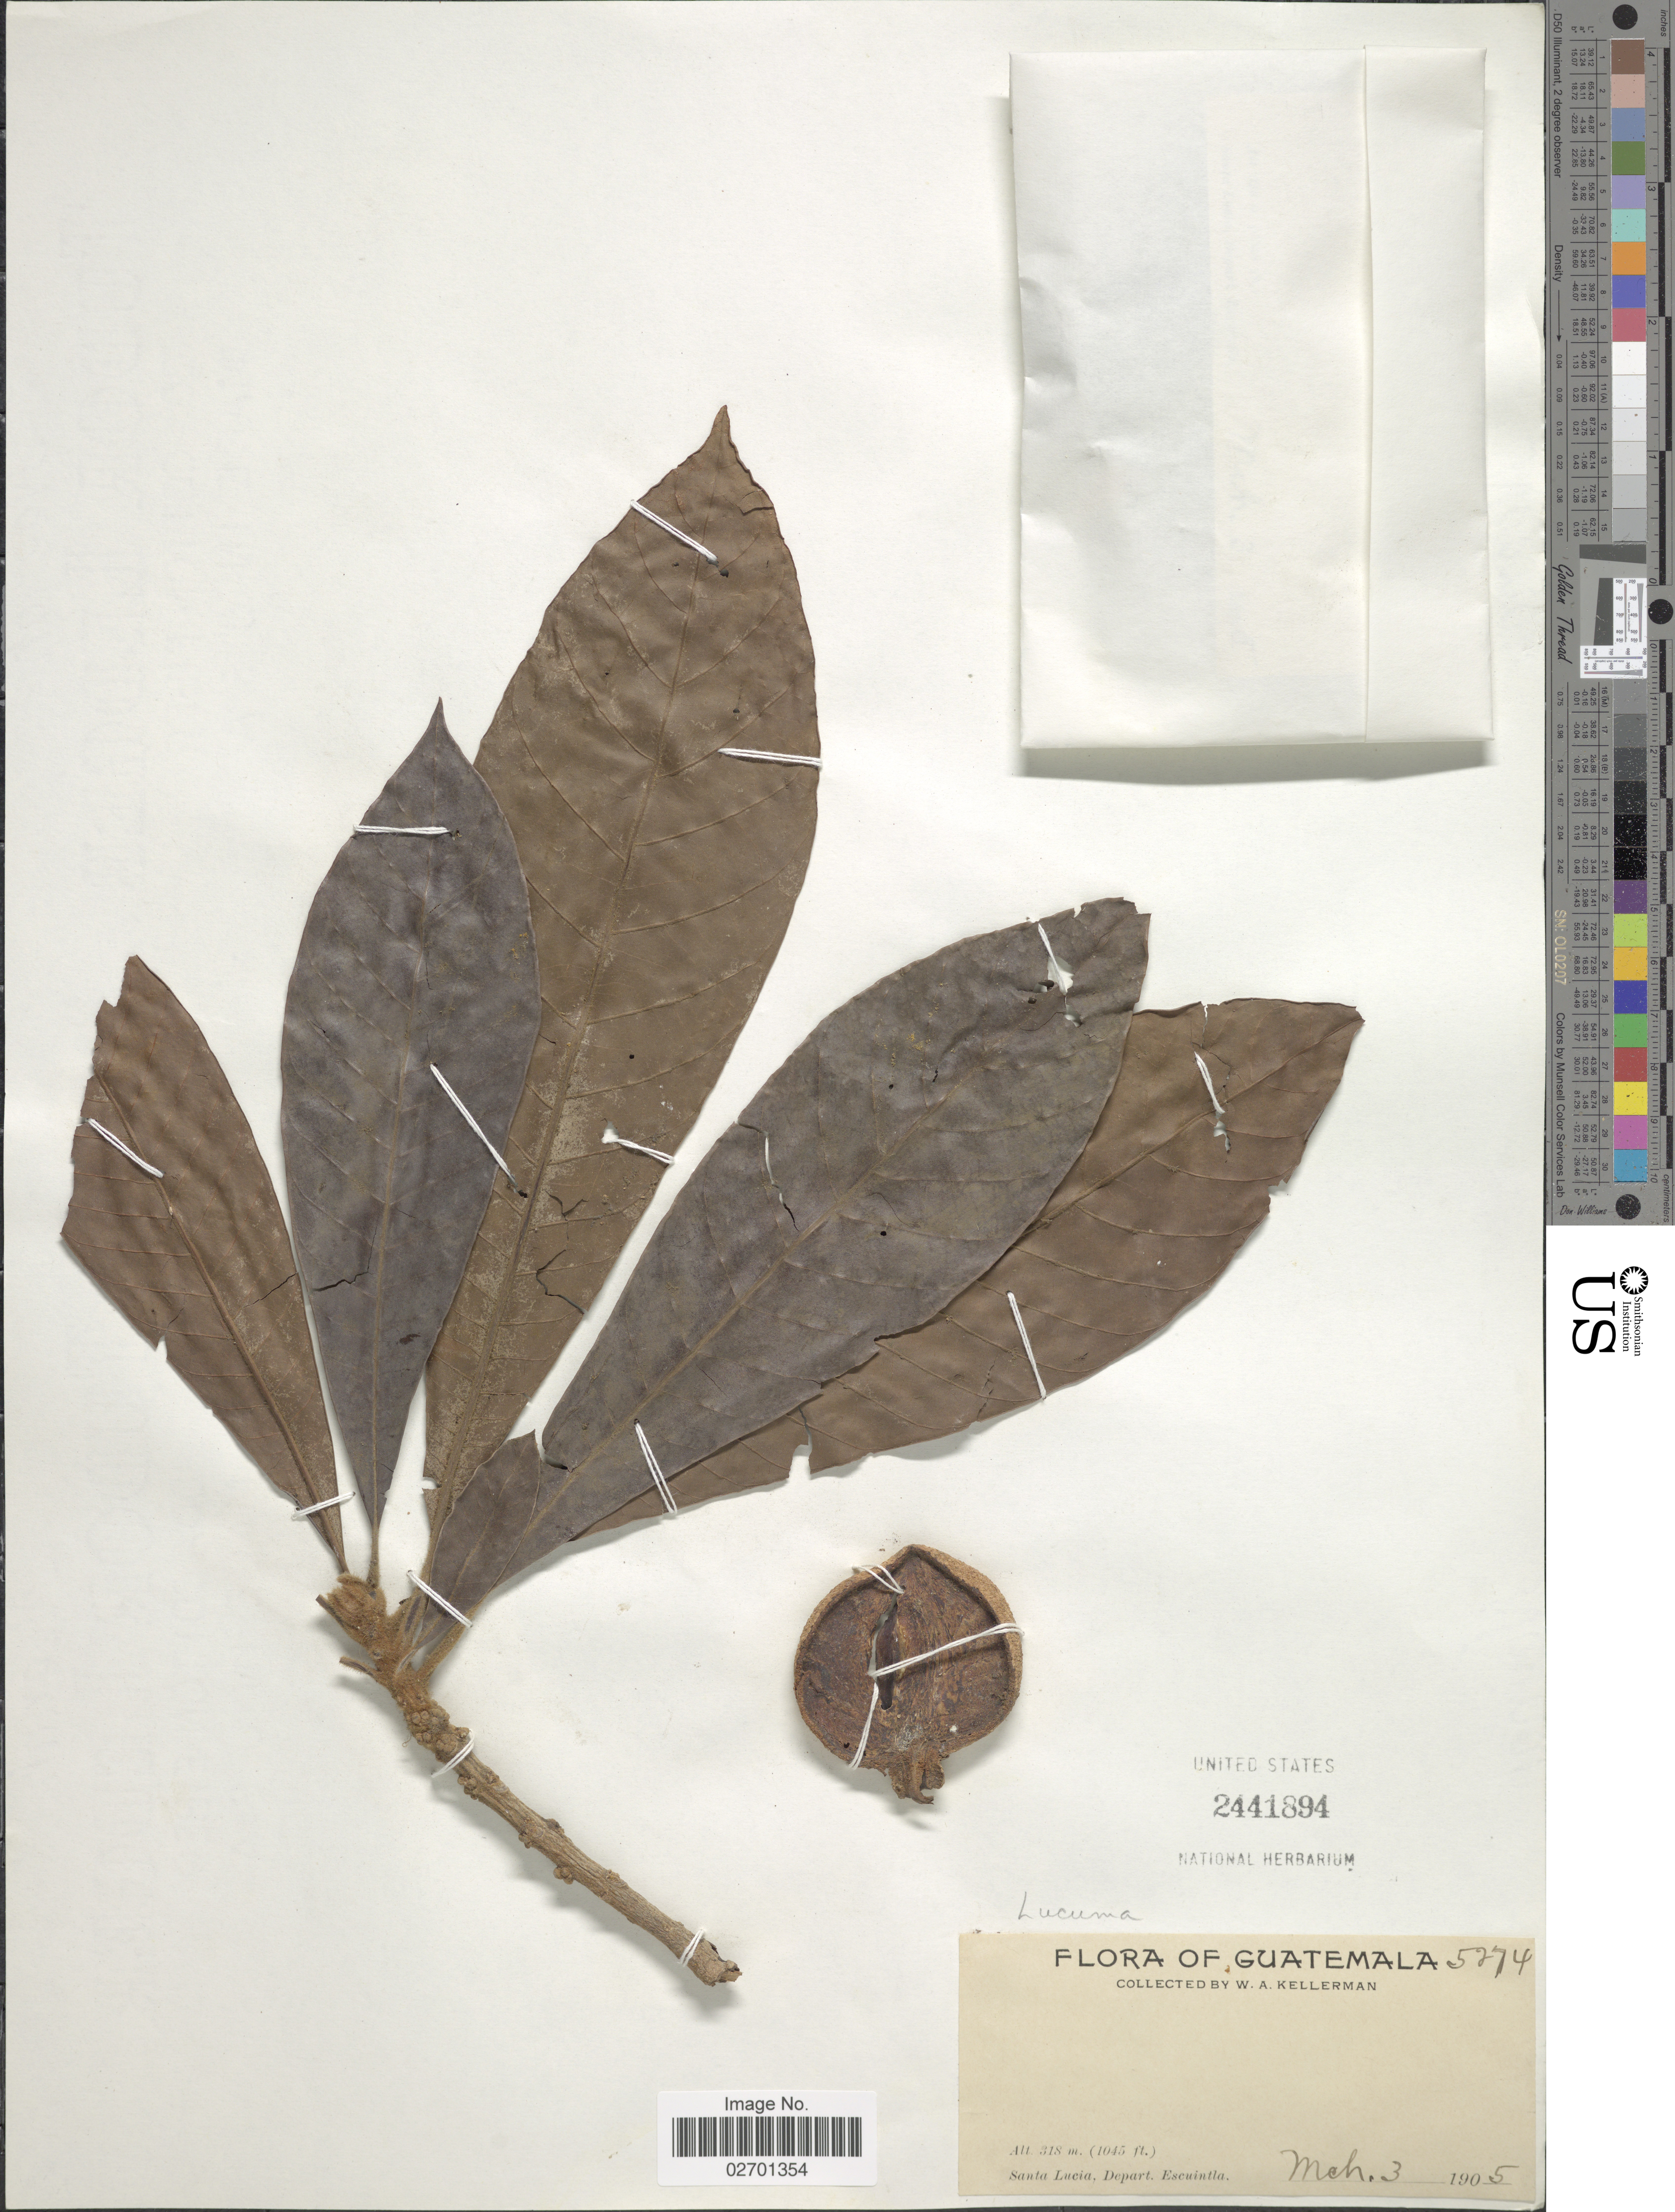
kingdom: Plantae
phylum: Tracheophyta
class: Magnoliopsida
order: Ericales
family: Sapotaceae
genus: Pouteria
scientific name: Pouteria sp.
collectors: W. Kellerman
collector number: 5274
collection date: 1905-03-03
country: Guatemala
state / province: Escuintla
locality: Santa Lucia.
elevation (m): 318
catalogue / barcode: US 2441894